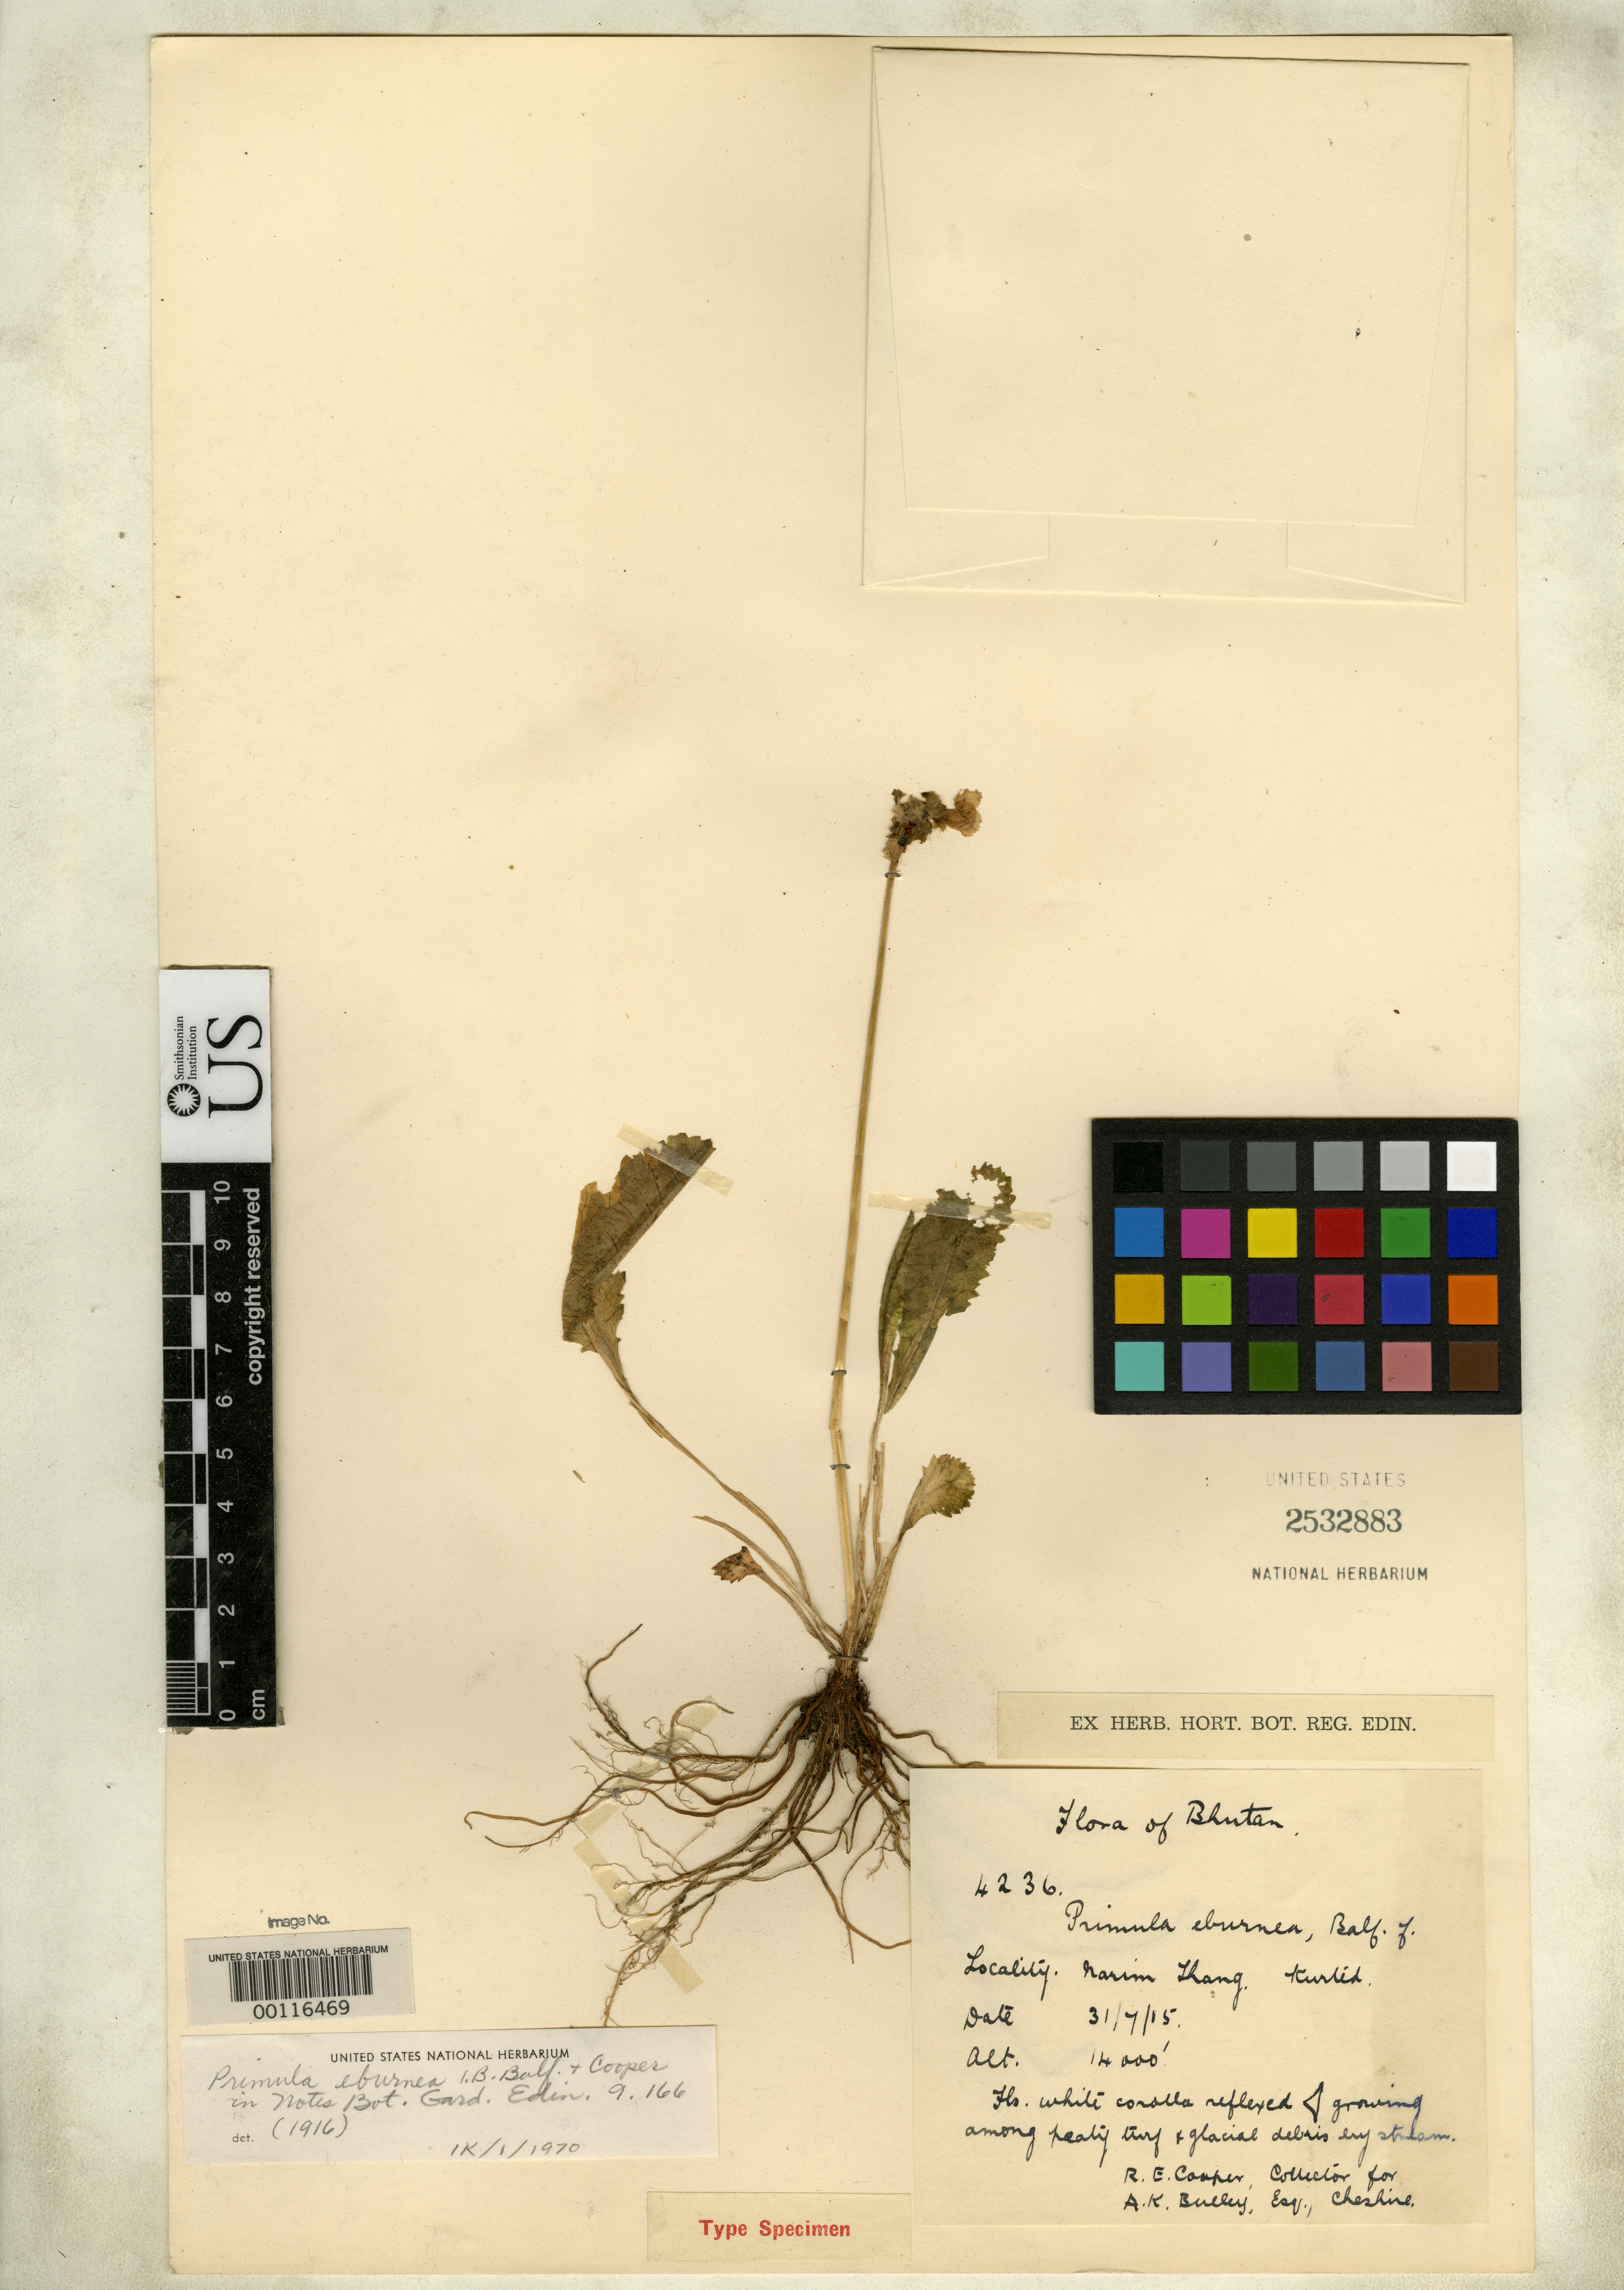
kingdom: Plantae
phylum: Tracheophyta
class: Magnoliopsida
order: Ericales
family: Primulaceae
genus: Primula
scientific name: Primula eburnea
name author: Balf. f. & R.E. Cooper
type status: Isotype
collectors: R. E. Cooper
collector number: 4236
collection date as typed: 31 Jun 1915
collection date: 1915-06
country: Bhutan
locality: Narim Thang Kurted.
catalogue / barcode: US 2532883